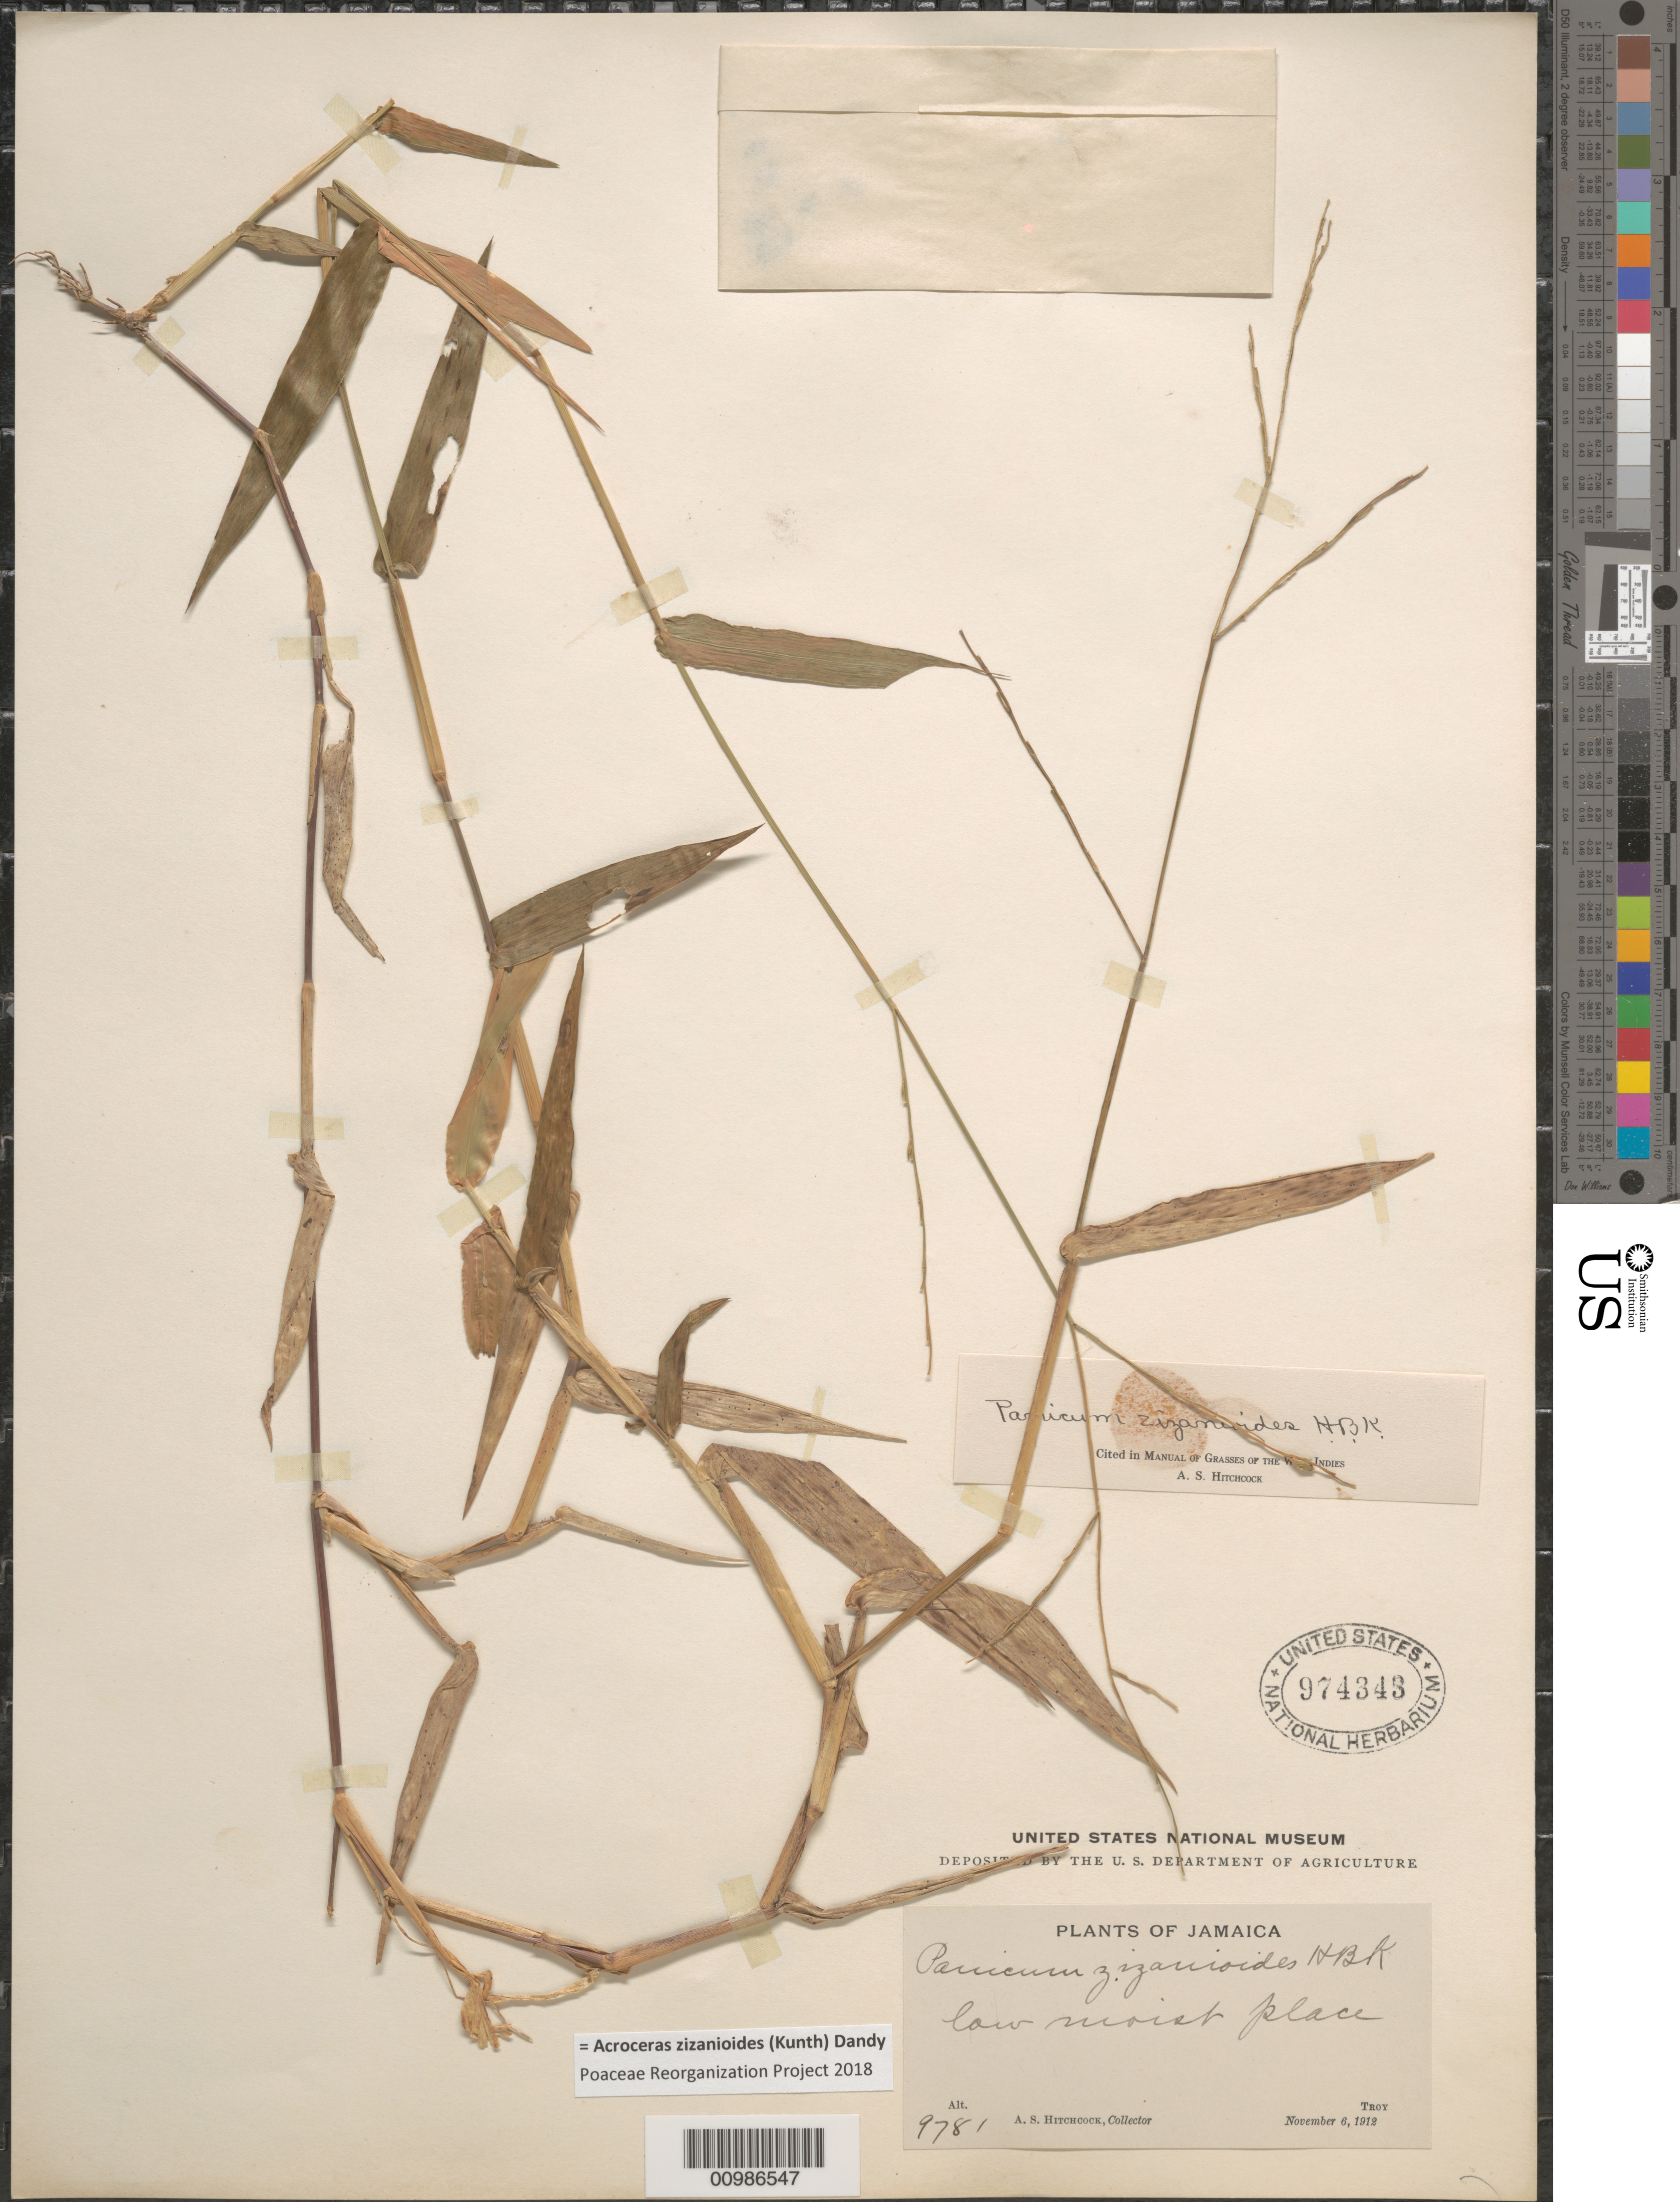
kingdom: Plantae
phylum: Tracheophyta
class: Liliopsida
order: Poales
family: Poaceae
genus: Acroceras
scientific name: Acroceras zizanioides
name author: (Kunth) Dandy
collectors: A. S. Hitchcock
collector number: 9781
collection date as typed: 06 Nov 1912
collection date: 1912-11-06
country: Jamaica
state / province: Saint Mary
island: Jamaica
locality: City: Troy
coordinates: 0 N, 0 E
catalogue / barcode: US 974343